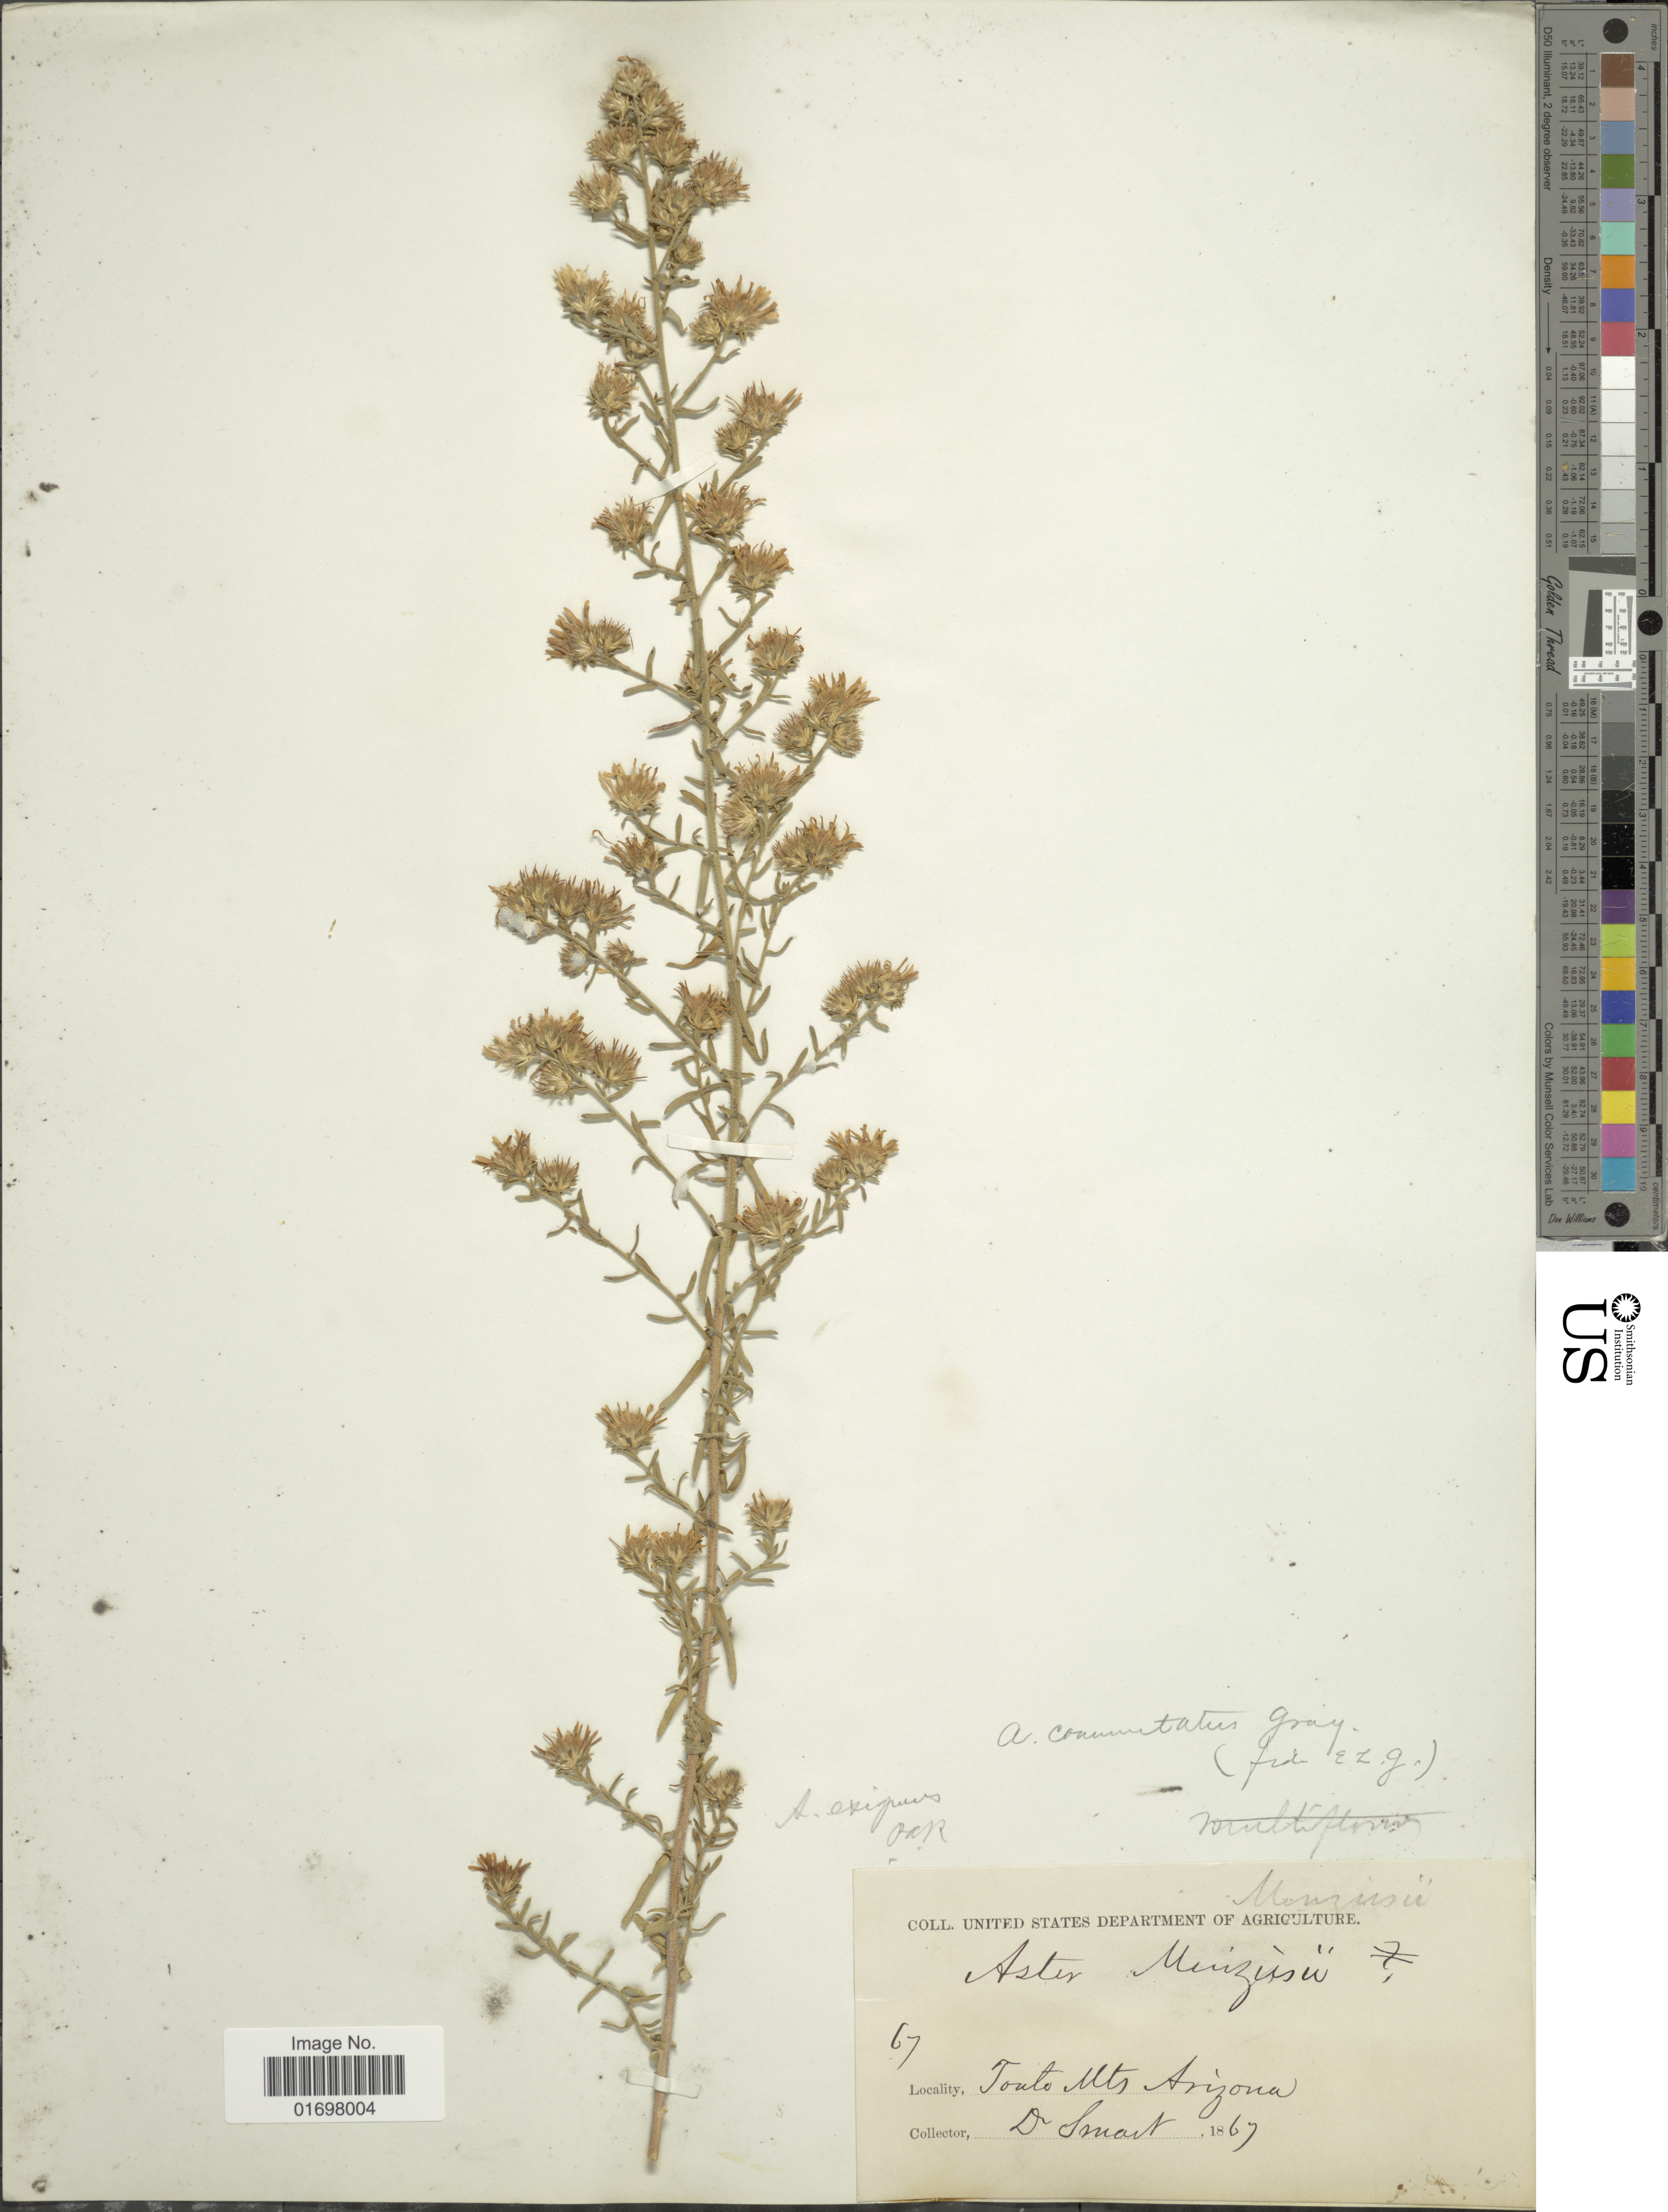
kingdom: Plantae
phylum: Tracheophyta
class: Magnoliopsida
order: Asterales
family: Asteraceae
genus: Symphyotrichum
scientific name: Symphyotrichum falcatum var. commutatum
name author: (Torr. & A. Gray) G.L. Nesom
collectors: -. Smart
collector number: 67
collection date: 1867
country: United States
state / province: Arizona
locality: Touto Mts. Arizona.